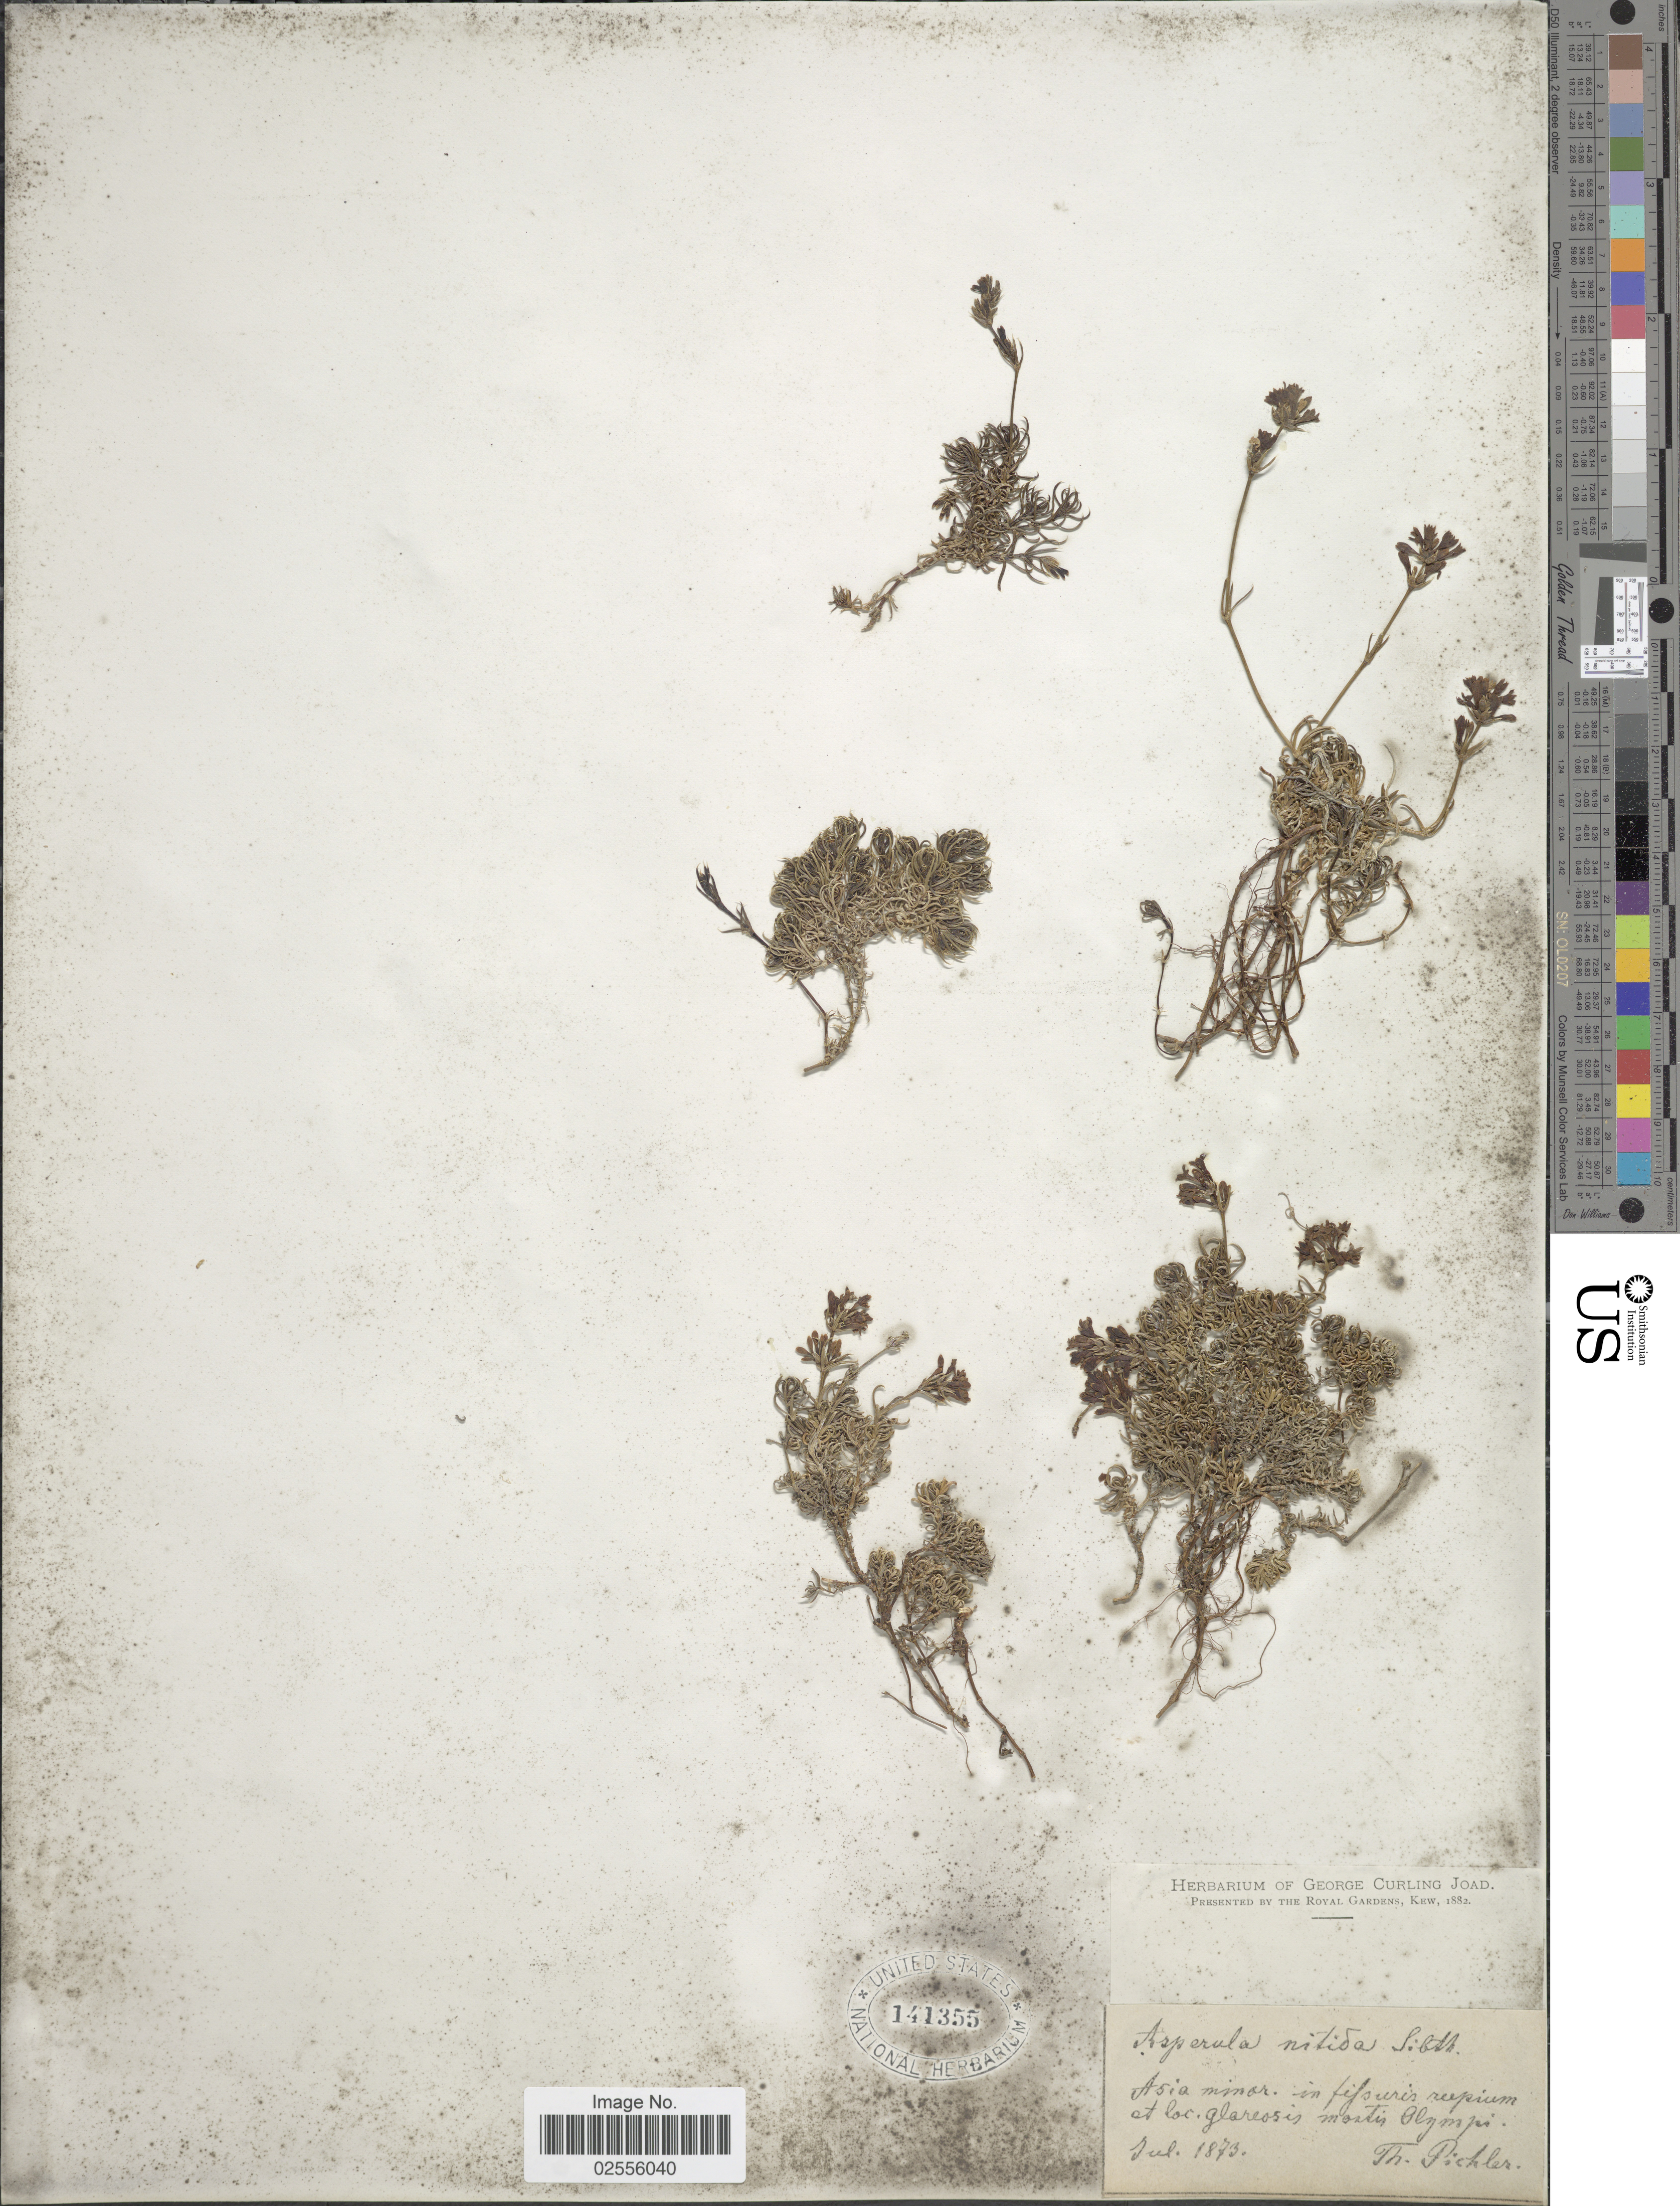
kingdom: Plantae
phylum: Tracheophyta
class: Magnoliopsida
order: Gentianales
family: Rubiaceae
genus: Asperula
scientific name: Asperula nitida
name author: Sm.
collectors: T. Pichler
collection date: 1873-07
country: Greece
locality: Asia minor, in fifsuris rupium et loc. glaerosis montis Olympi.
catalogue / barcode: US 141355